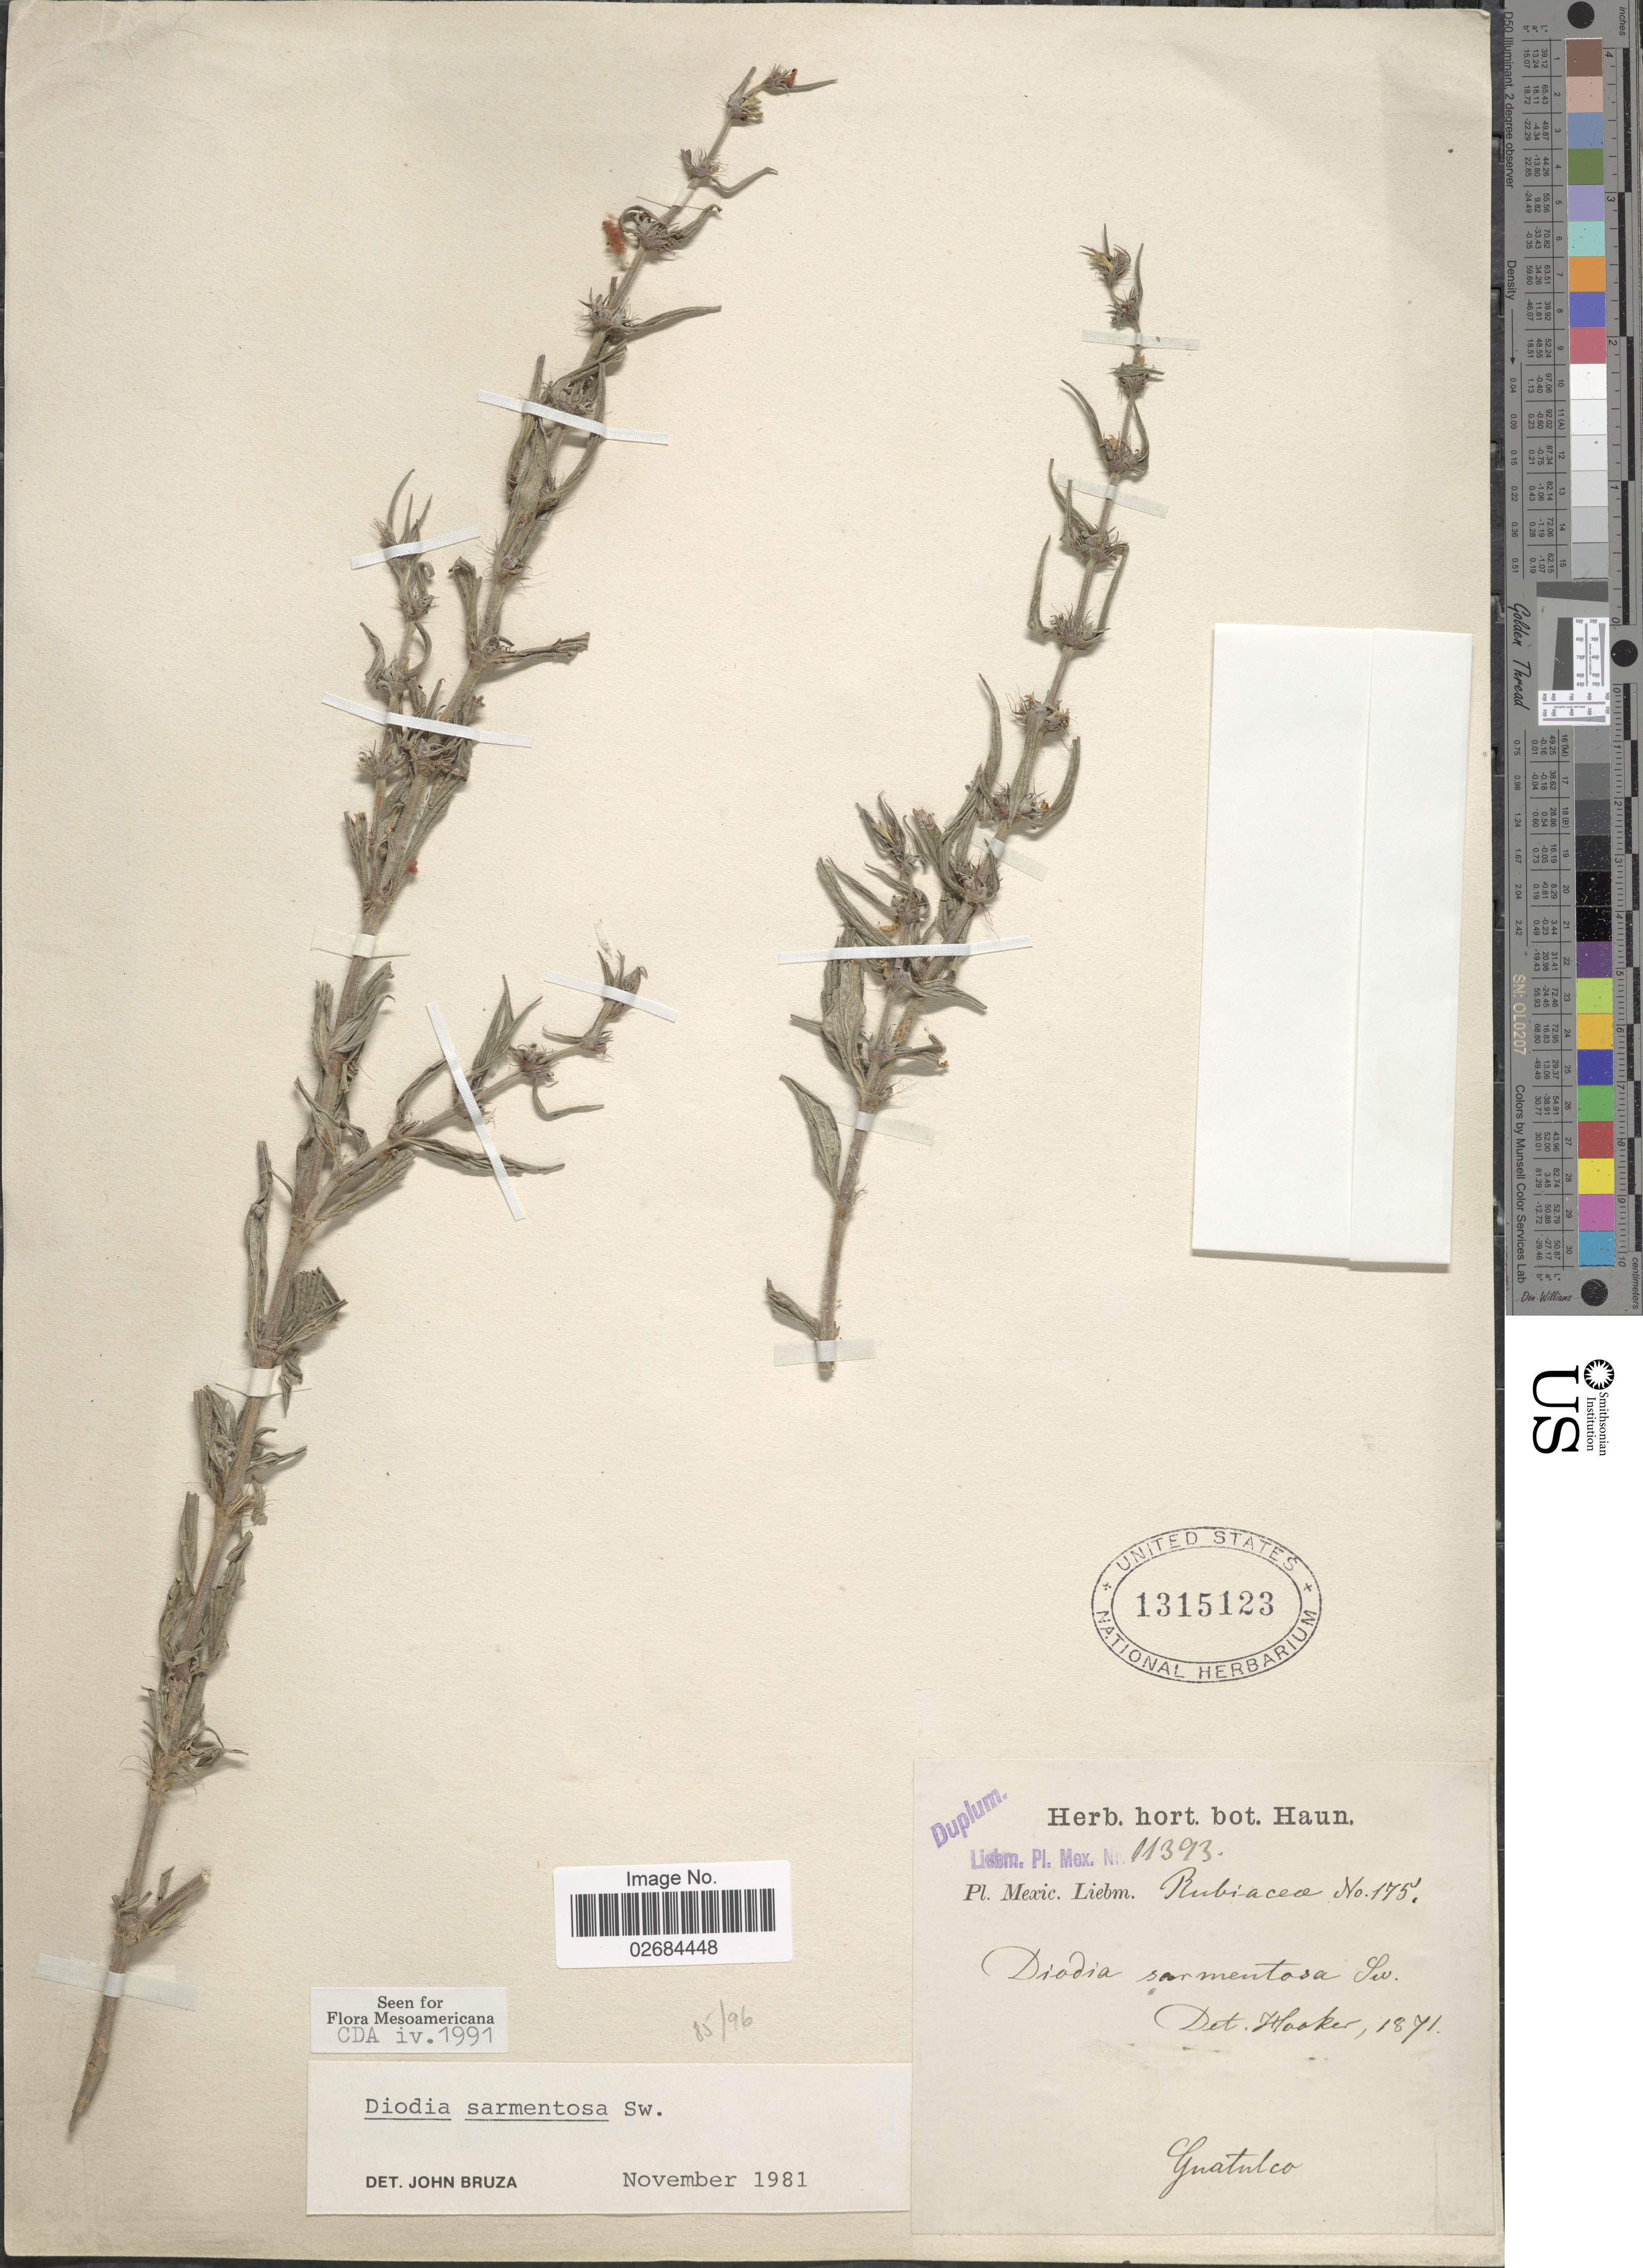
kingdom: Plantae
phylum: Tracheophyta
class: Magnoliopsida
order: Gentianales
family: Rubiaceae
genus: Diodia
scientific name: Diodia sarmentosa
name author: Sw.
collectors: Liebmann, --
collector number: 11393/175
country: Mexico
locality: Guatulco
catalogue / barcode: US 1315123